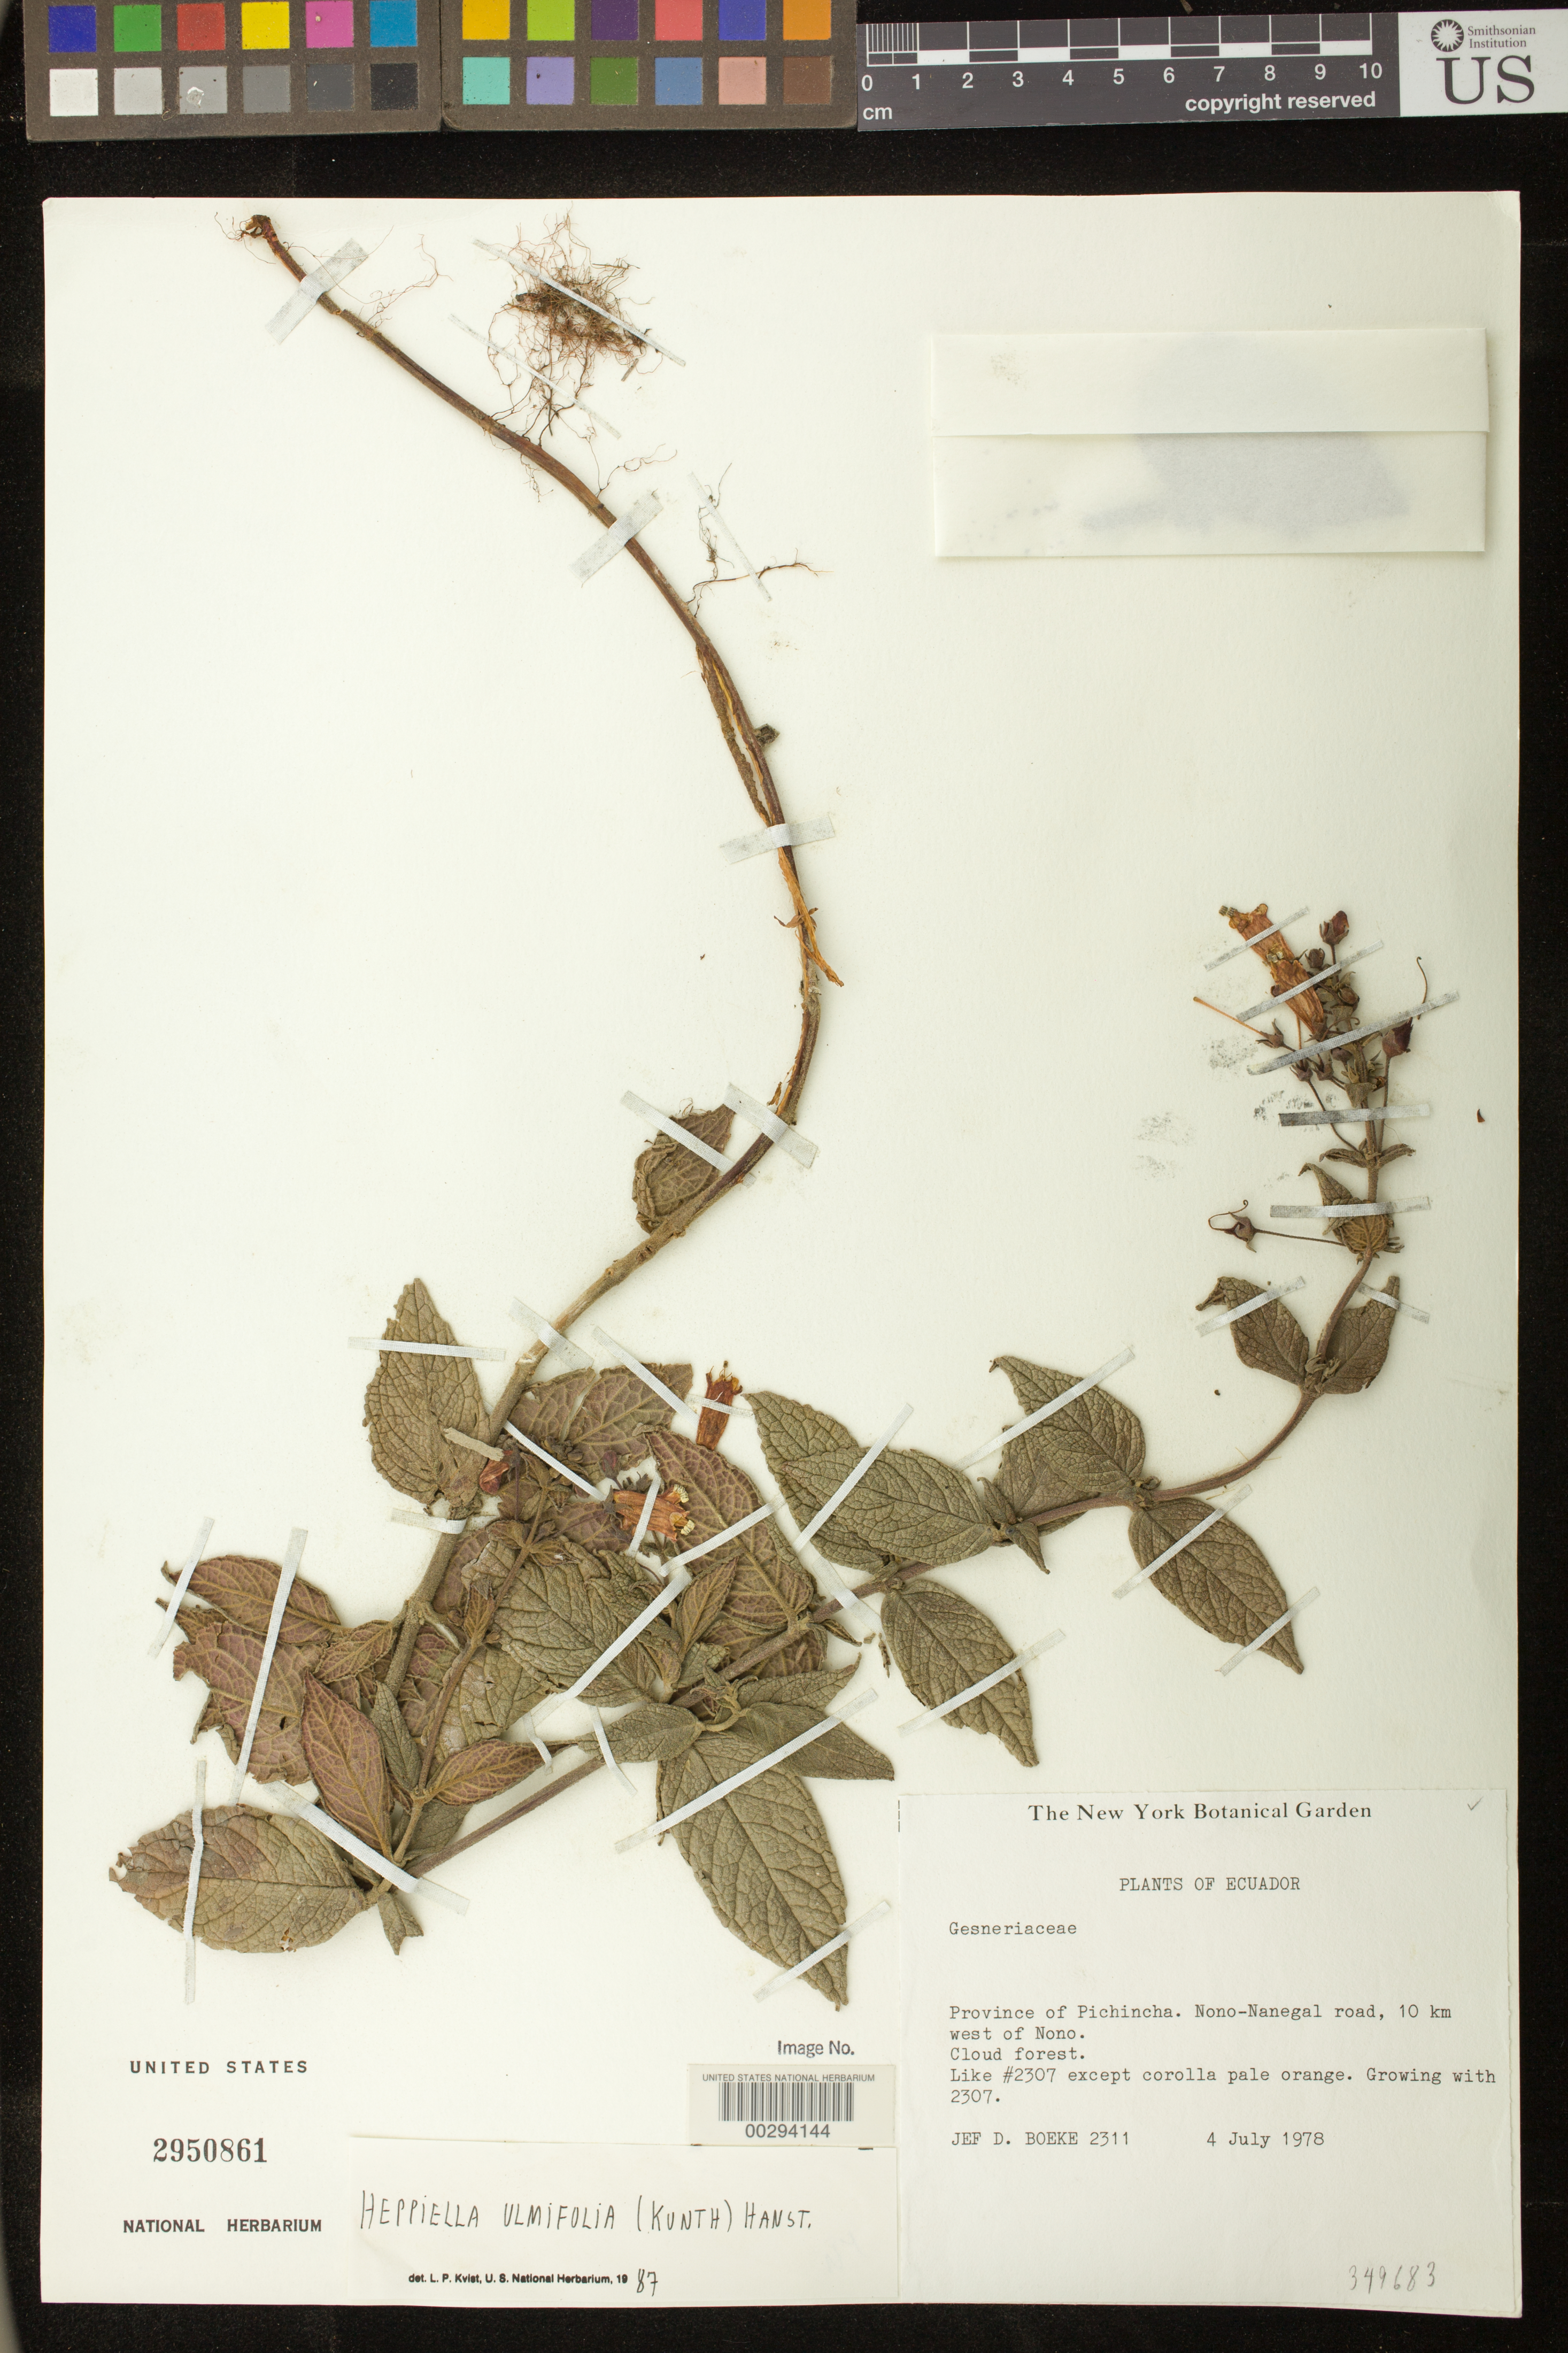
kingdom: Plantae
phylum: Tracheophyta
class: Magnoliopsida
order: Lamiales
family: Gesneriaceae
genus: Heppiella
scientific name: Heppiella ulmifolia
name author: (Kunth) Hanst.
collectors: J. D. Boeke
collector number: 2311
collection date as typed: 04 Jul 1978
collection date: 1978-07-04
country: Ecuador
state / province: Pichincha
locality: Nono-Nanegal road, 10 km W of Nono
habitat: Cloud forest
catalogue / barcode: US 2950861